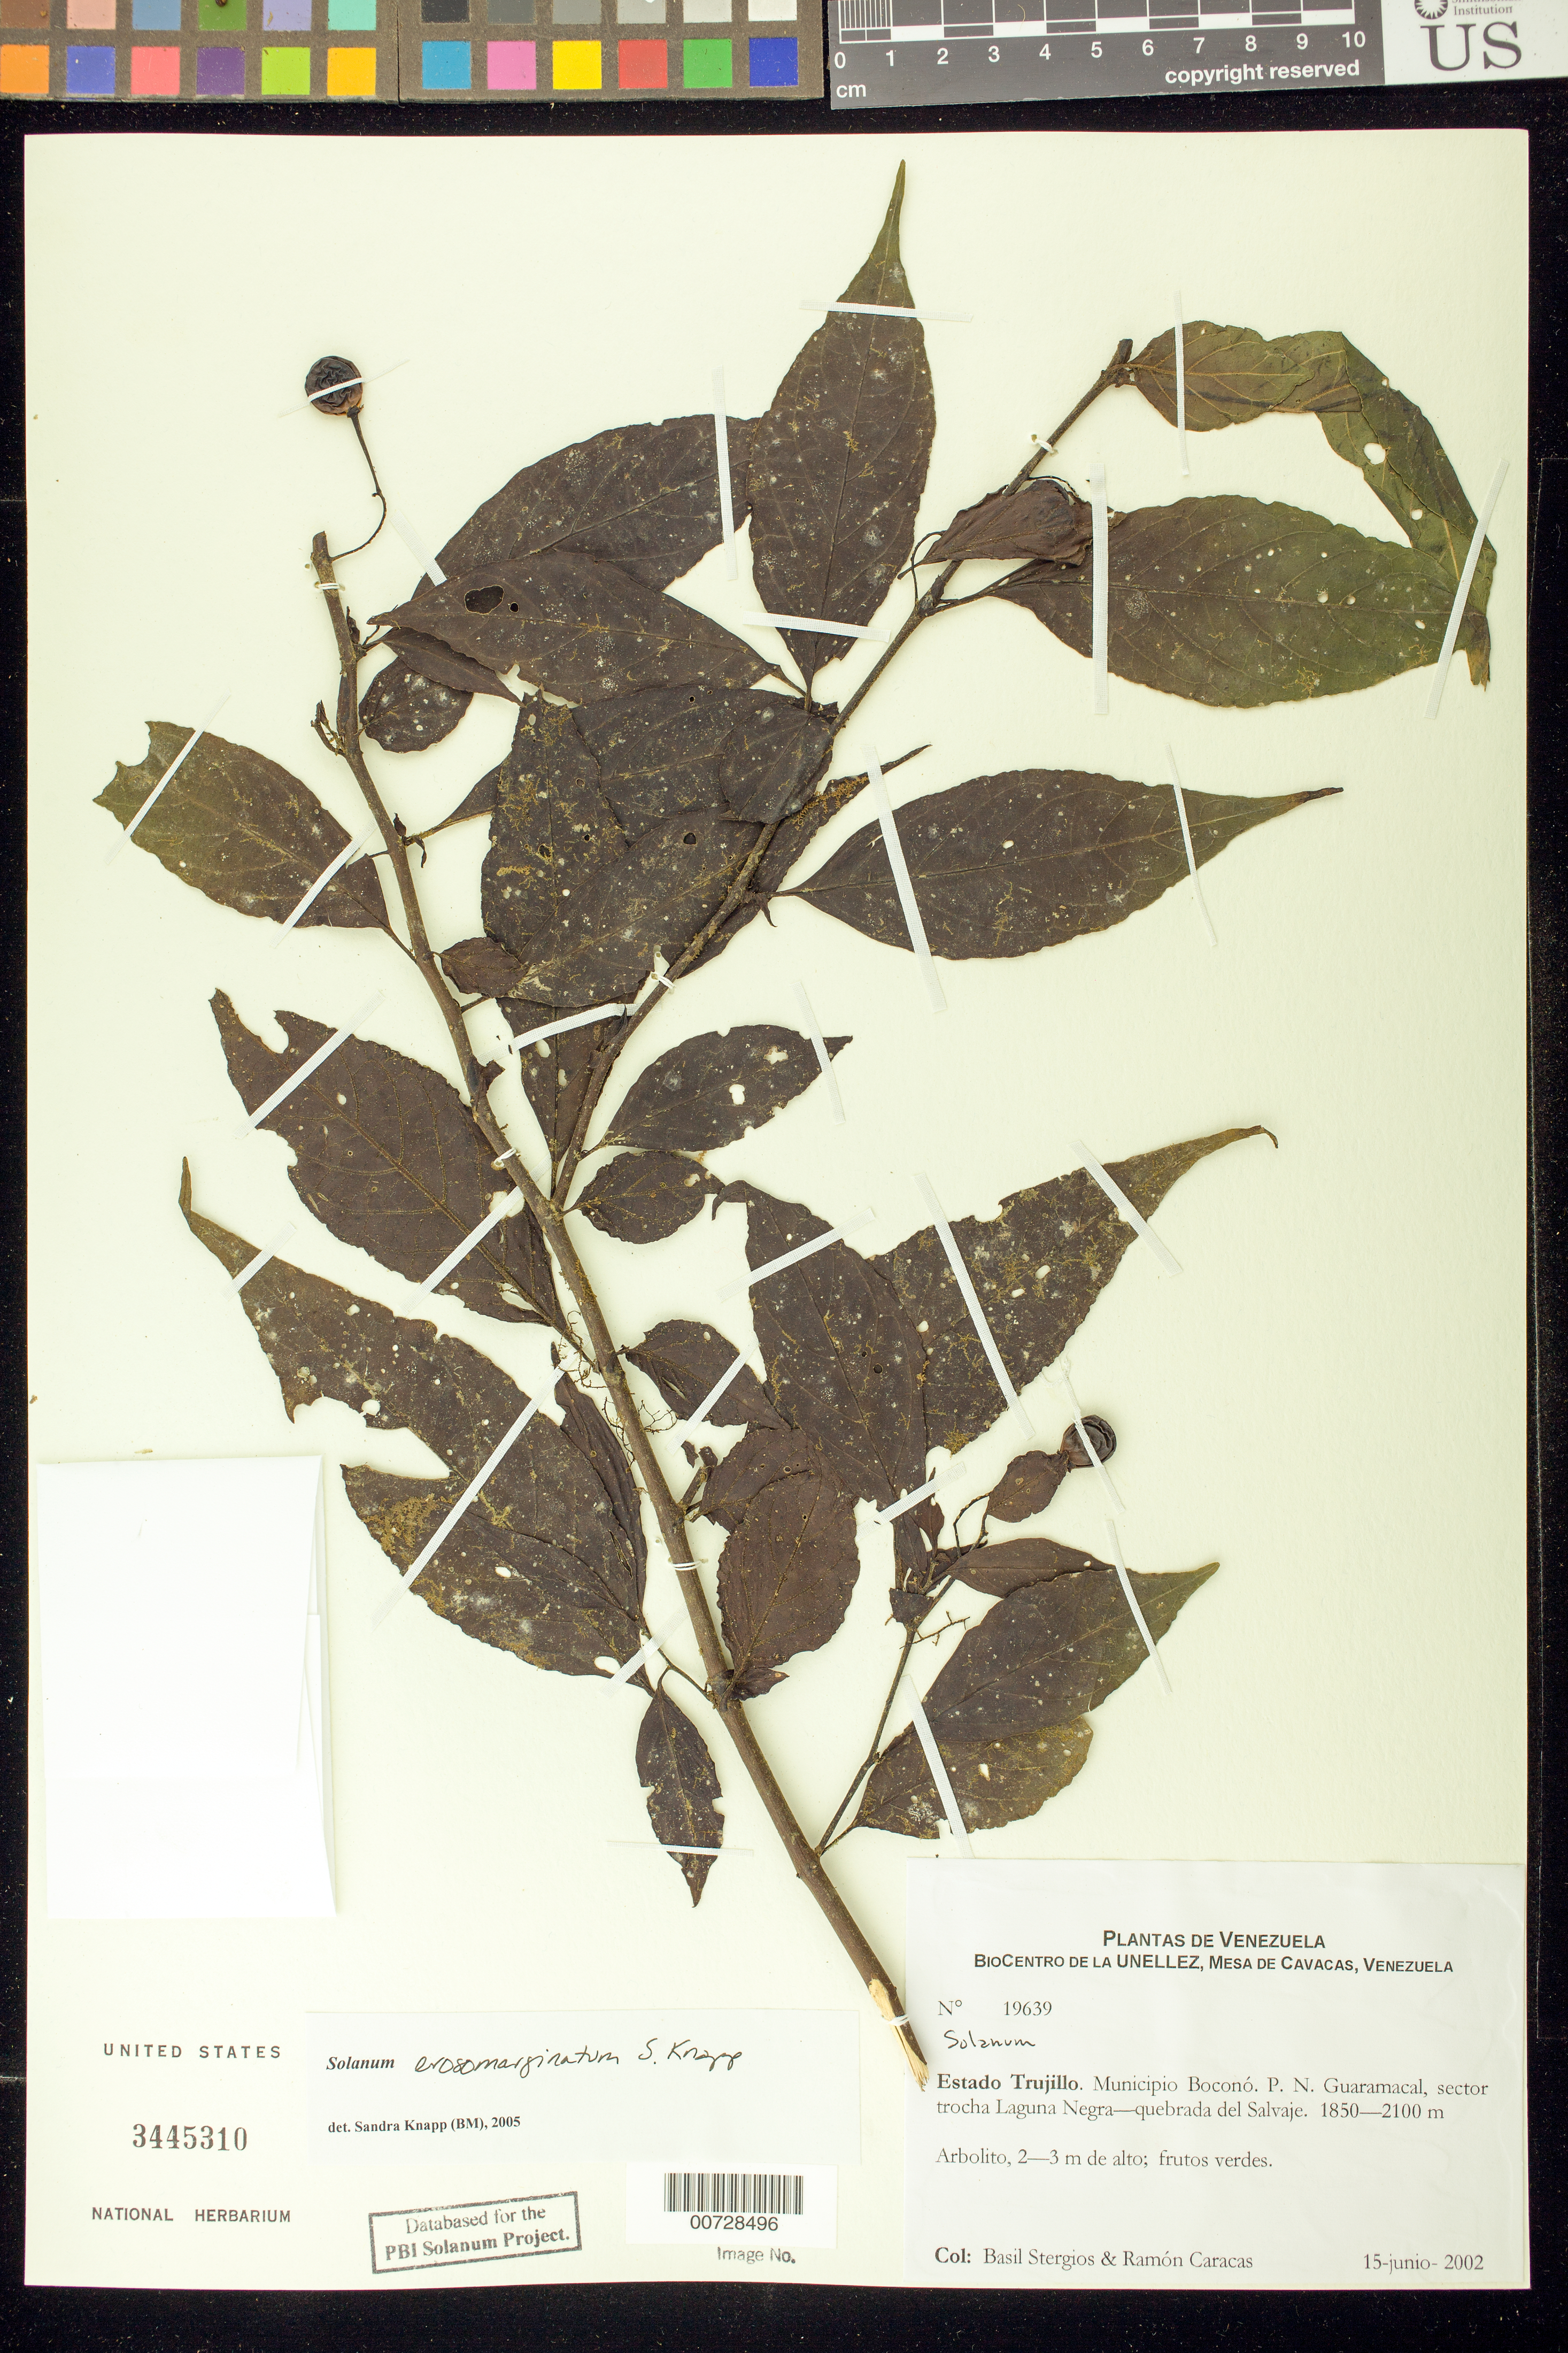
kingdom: Plantae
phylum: Tracheophyta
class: Magnoliopsida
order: Solanales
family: Solanaceae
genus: Solanum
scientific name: Solanum erosomarginatum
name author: S. Knapp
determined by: Knapp, S. D.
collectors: B. G. Stergios & R. Caracas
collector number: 19639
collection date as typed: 15 Jun 2002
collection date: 2002-06-15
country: Venezuela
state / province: Trujillo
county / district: Boconó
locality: Parque Nacional Guaramacal, sector quebrada del Salvaje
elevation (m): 1850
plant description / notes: PORT, US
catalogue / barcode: US 3445310